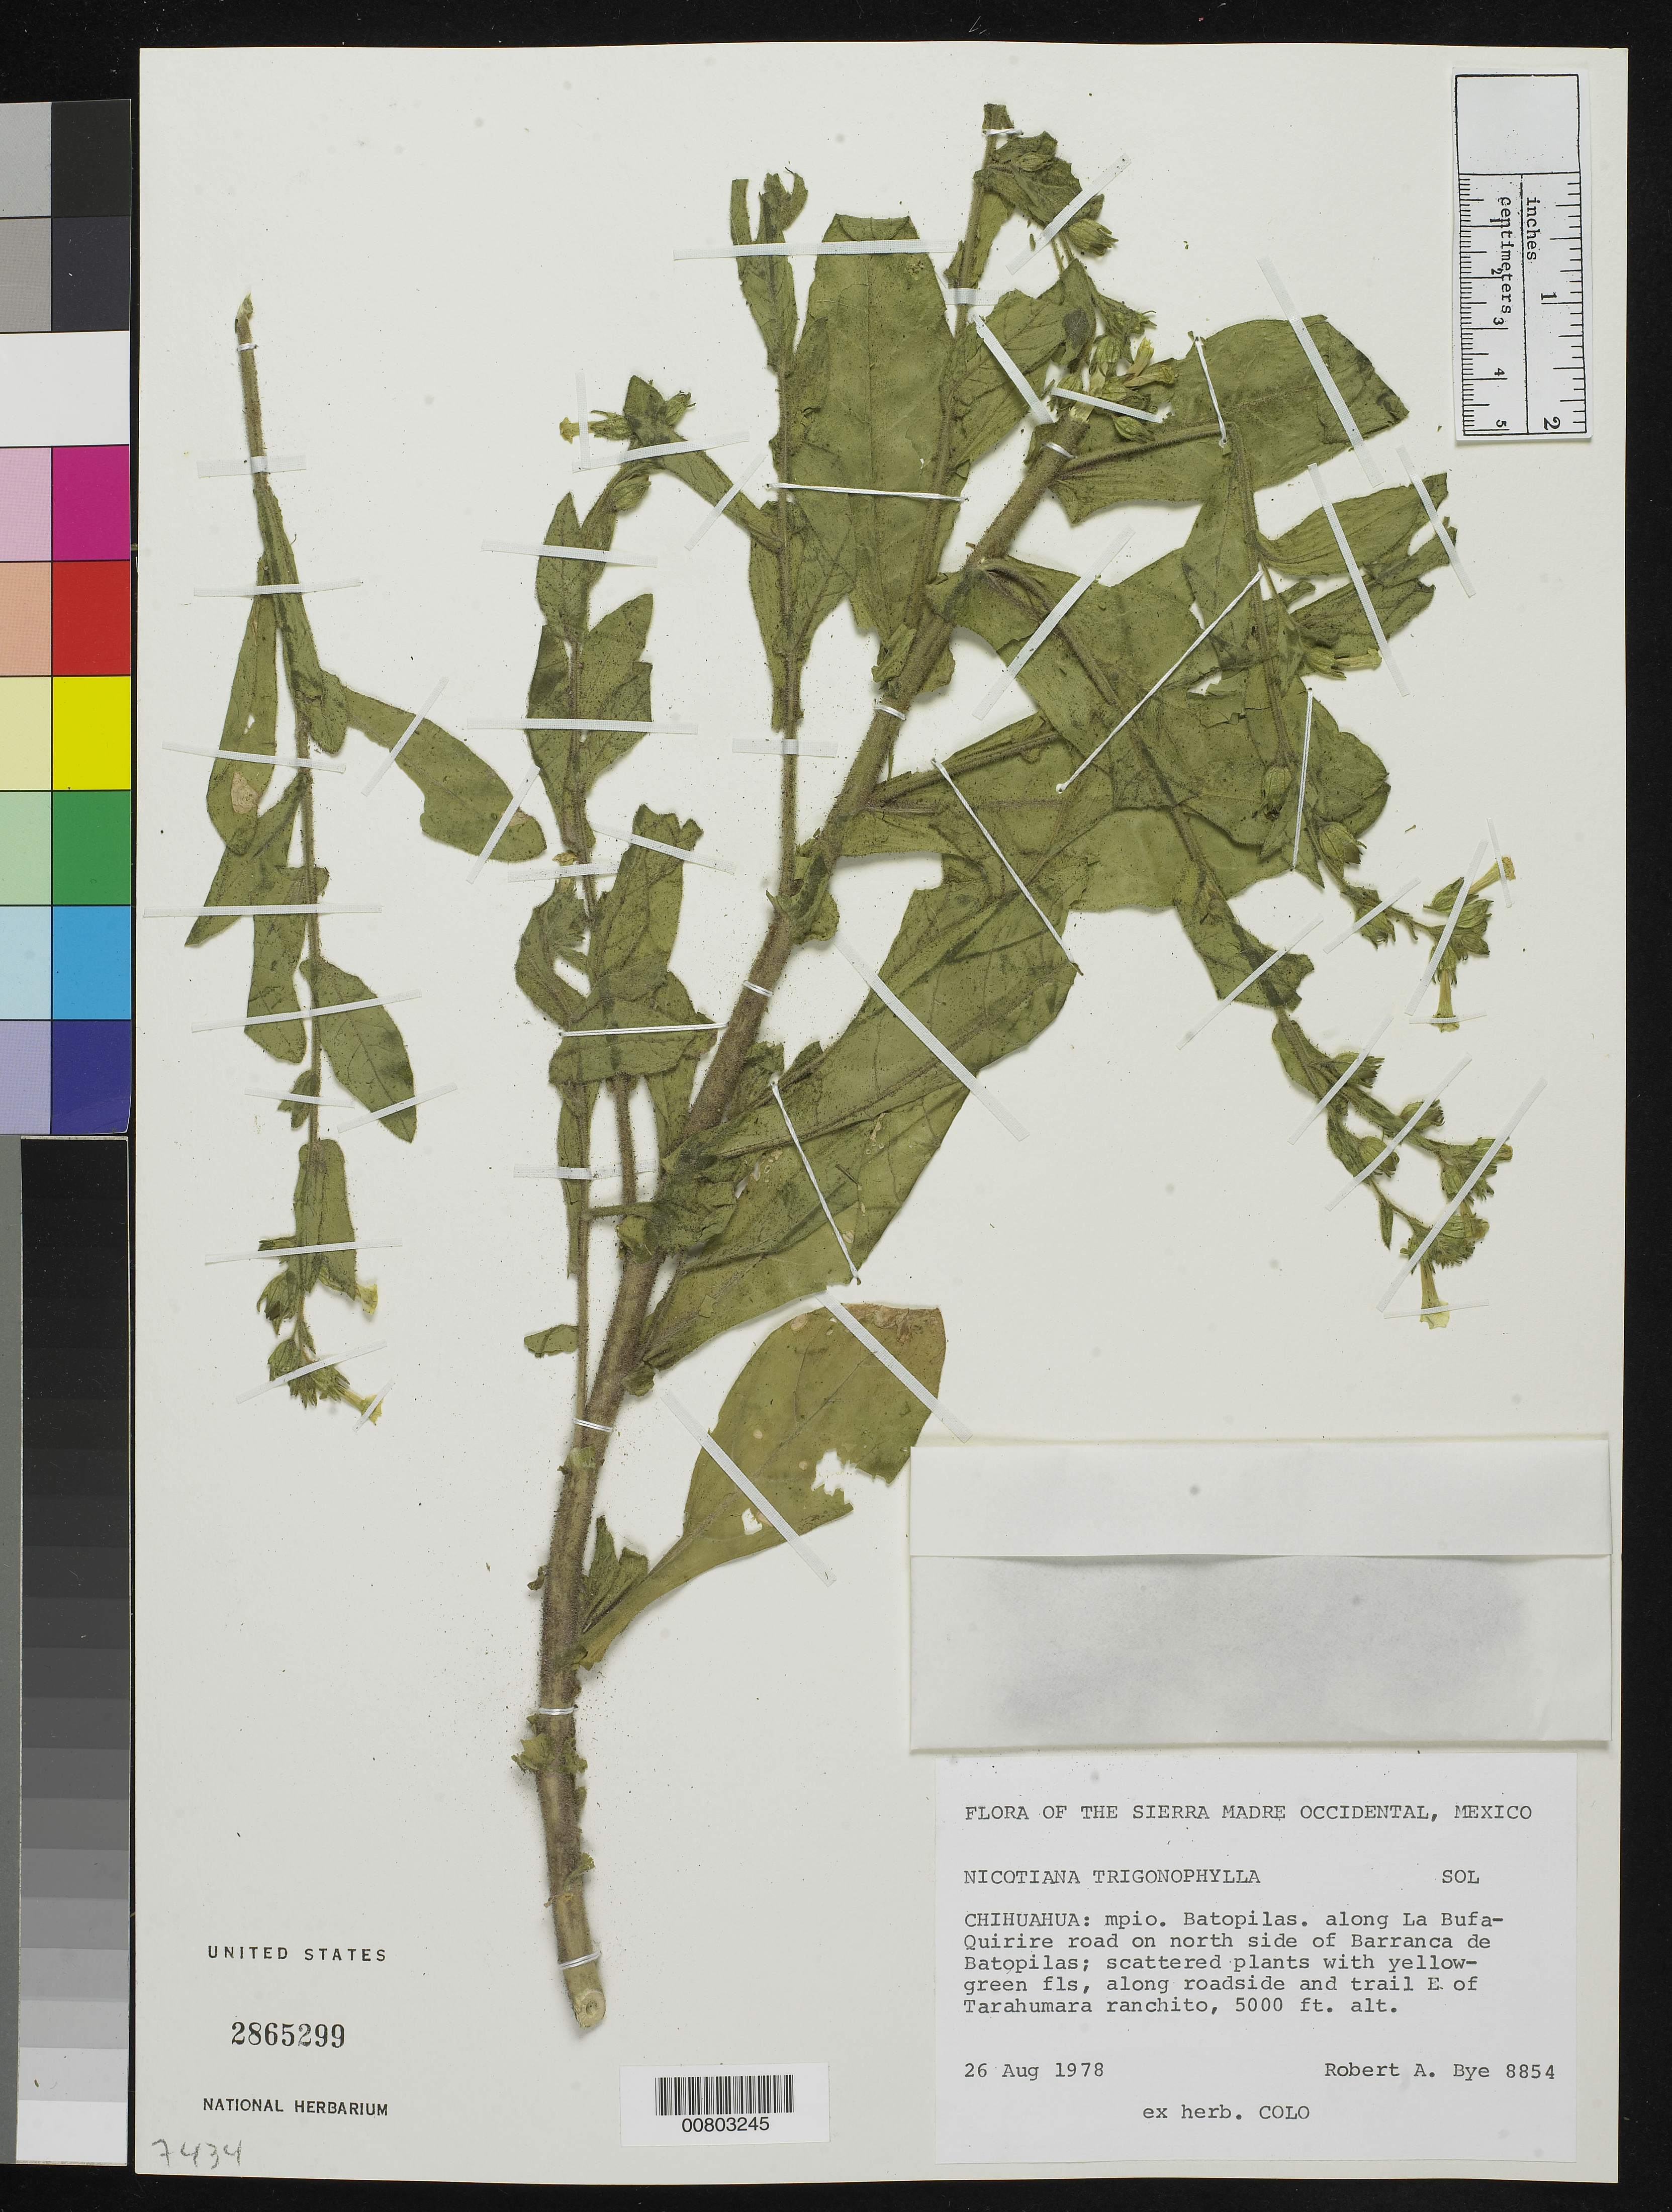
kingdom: Plantae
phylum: Tracheophyta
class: Magnoliopsida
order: Solanales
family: Solanaceae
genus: Nicotiana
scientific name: Nicotiana trigonophylla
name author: Dunal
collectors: R. A. Bye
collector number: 8854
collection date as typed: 26 Aug 1978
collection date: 1978-08-26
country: Mexico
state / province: Chihuahua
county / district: Batopilas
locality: Along La Bufa - Quirire road on north side of Barranca Batopilas, along roadside and trail E of Tarahumara ranchito.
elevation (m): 1524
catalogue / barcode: US 2865299